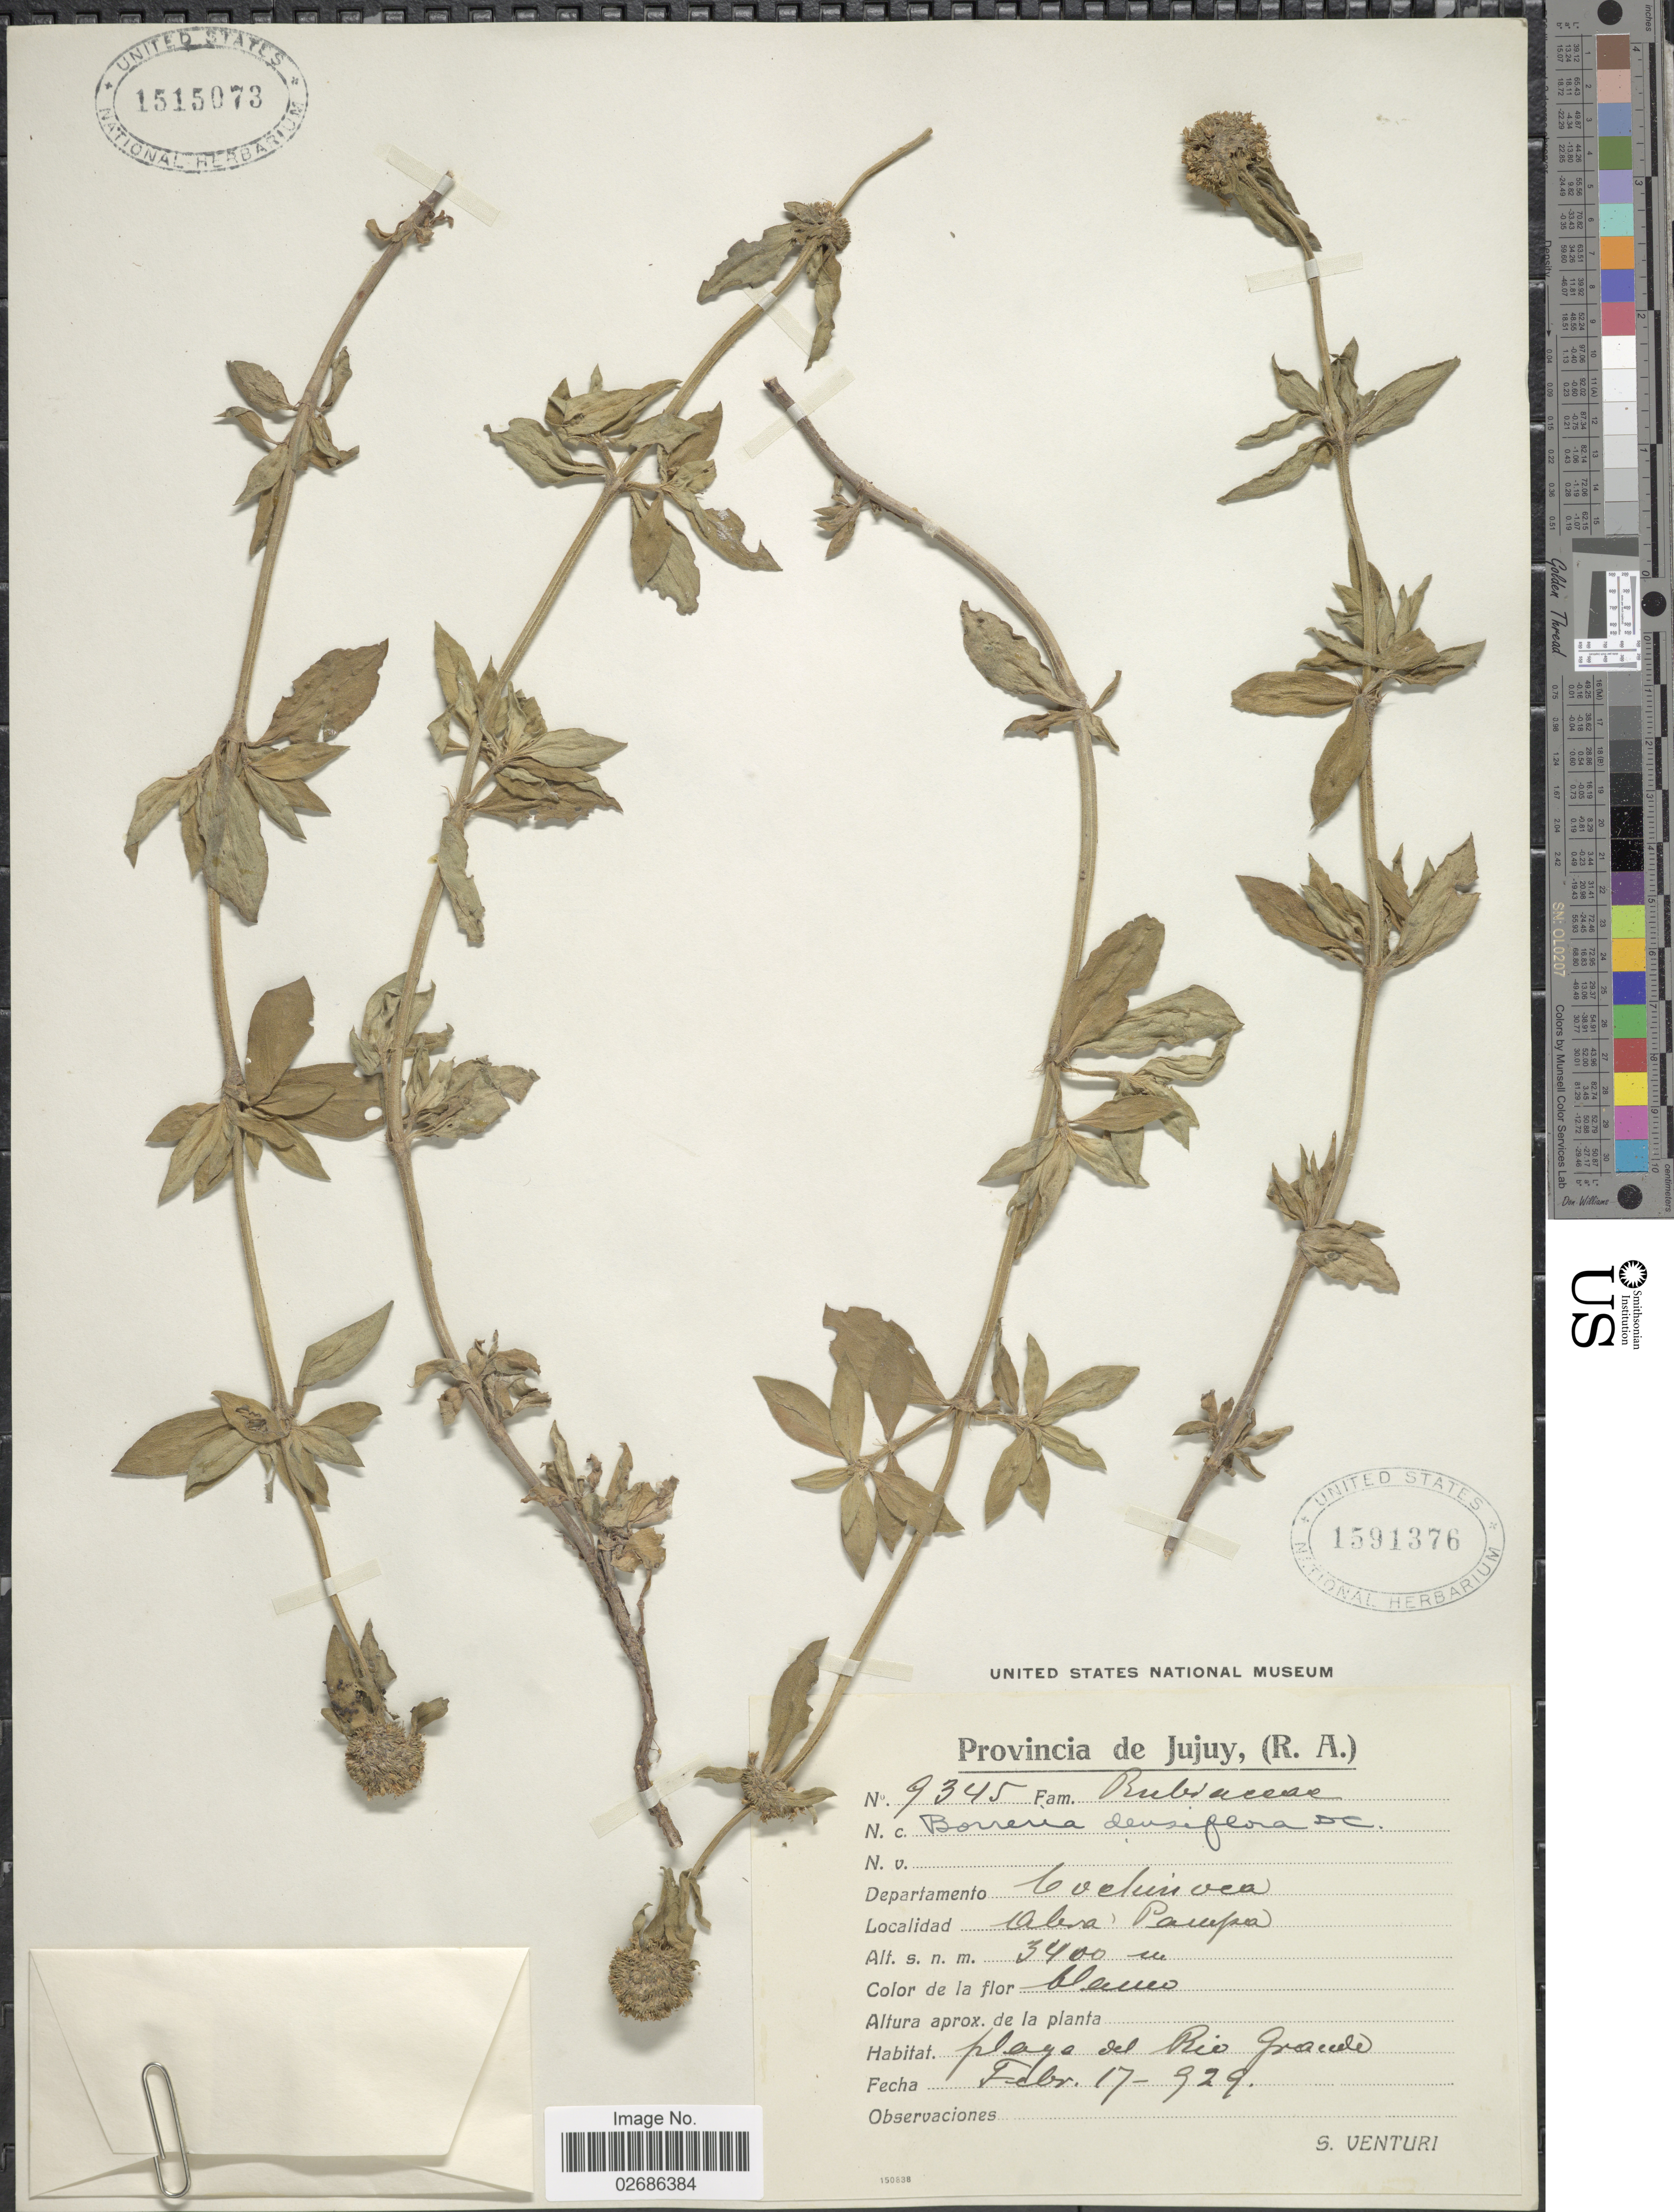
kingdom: Plantae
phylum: Tracheophyta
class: Magnoliopsida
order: Gentianales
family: Rubiaceae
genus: Borreria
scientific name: Borreria densiflora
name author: DC.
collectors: S. Venturi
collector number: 9345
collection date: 1929-02-17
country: Argentina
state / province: Jujuy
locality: Provincia de Jujuy (R.A.), Departamento Cochinoca, Abra Pampa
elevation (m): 3400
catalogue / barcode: US 1591376